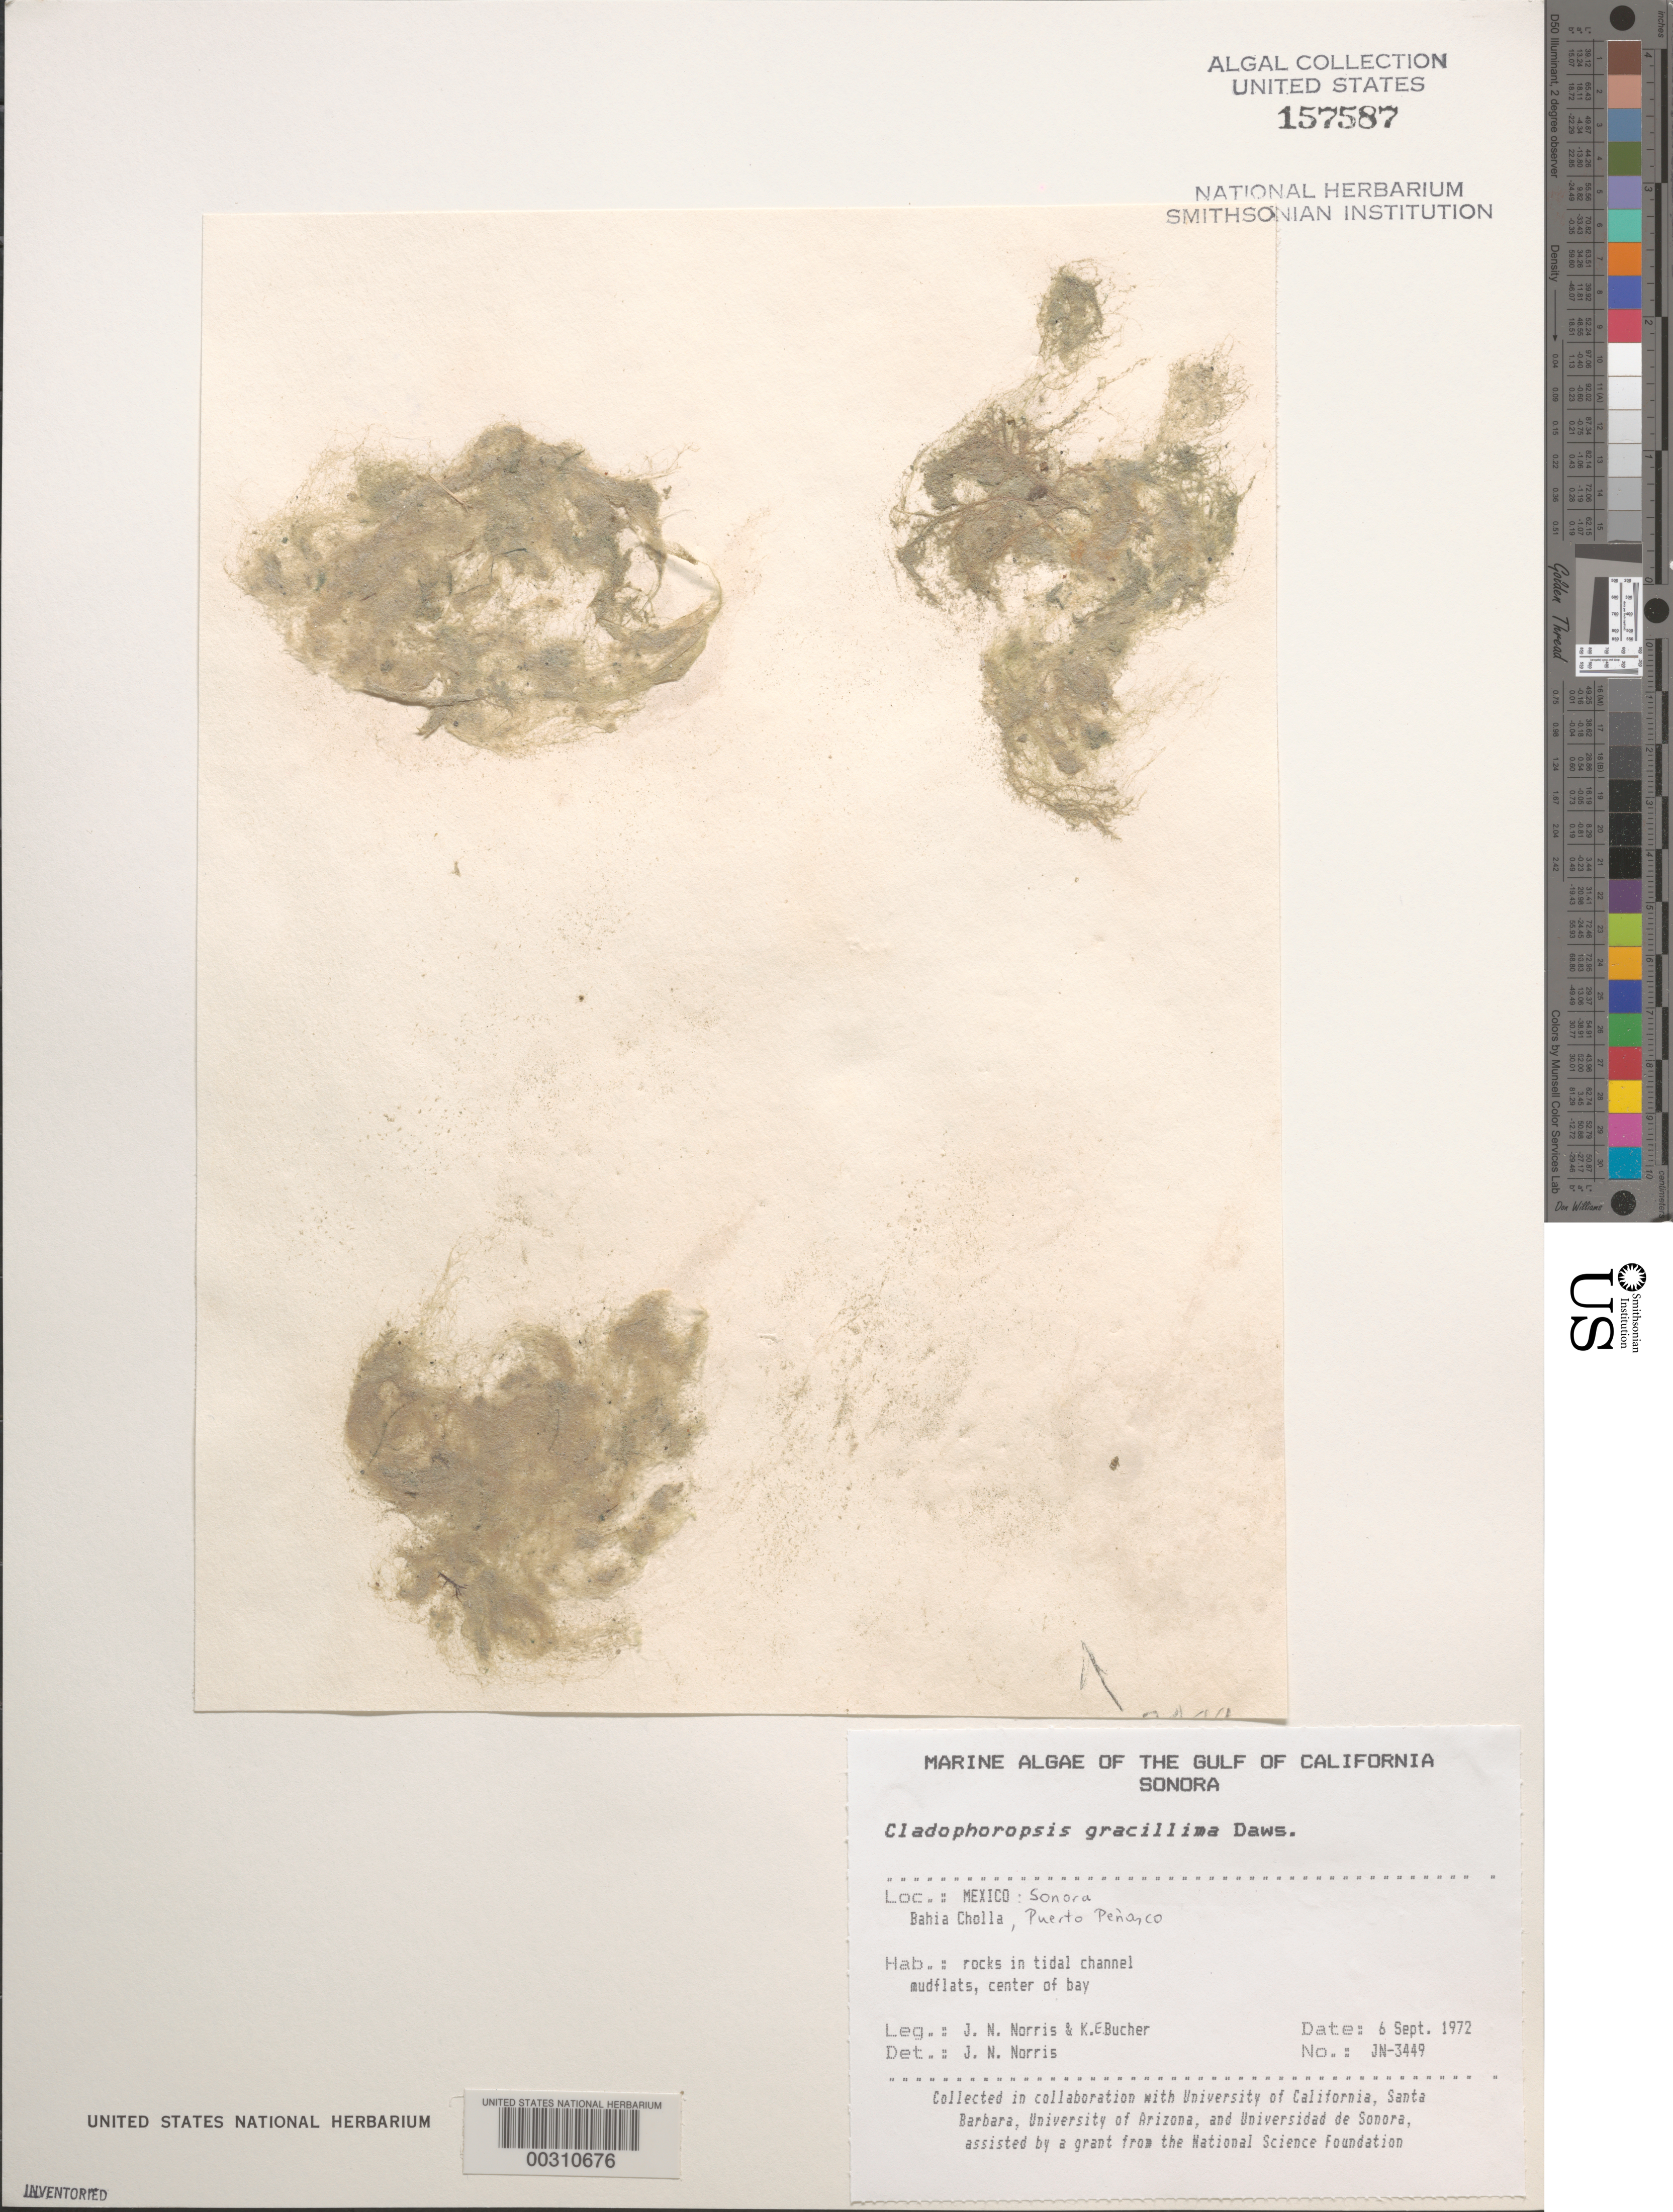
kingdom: Plantae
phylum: Chlorophyta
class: Ulvophyceae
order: Siphonocladales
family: Boodleaceae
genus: Cladophoropsis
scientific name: Cladophoropsis gracillima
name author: E.Y. Dawson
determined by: Norris, James N.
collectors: J. N. Norris & K. E. Bucher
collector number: JN-3449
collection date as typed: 06 Sep 1972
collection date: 1972-09-06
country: Mexico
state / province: Sonora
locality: Bahia Cholla, Puerto Penasco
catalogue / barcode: US 157587